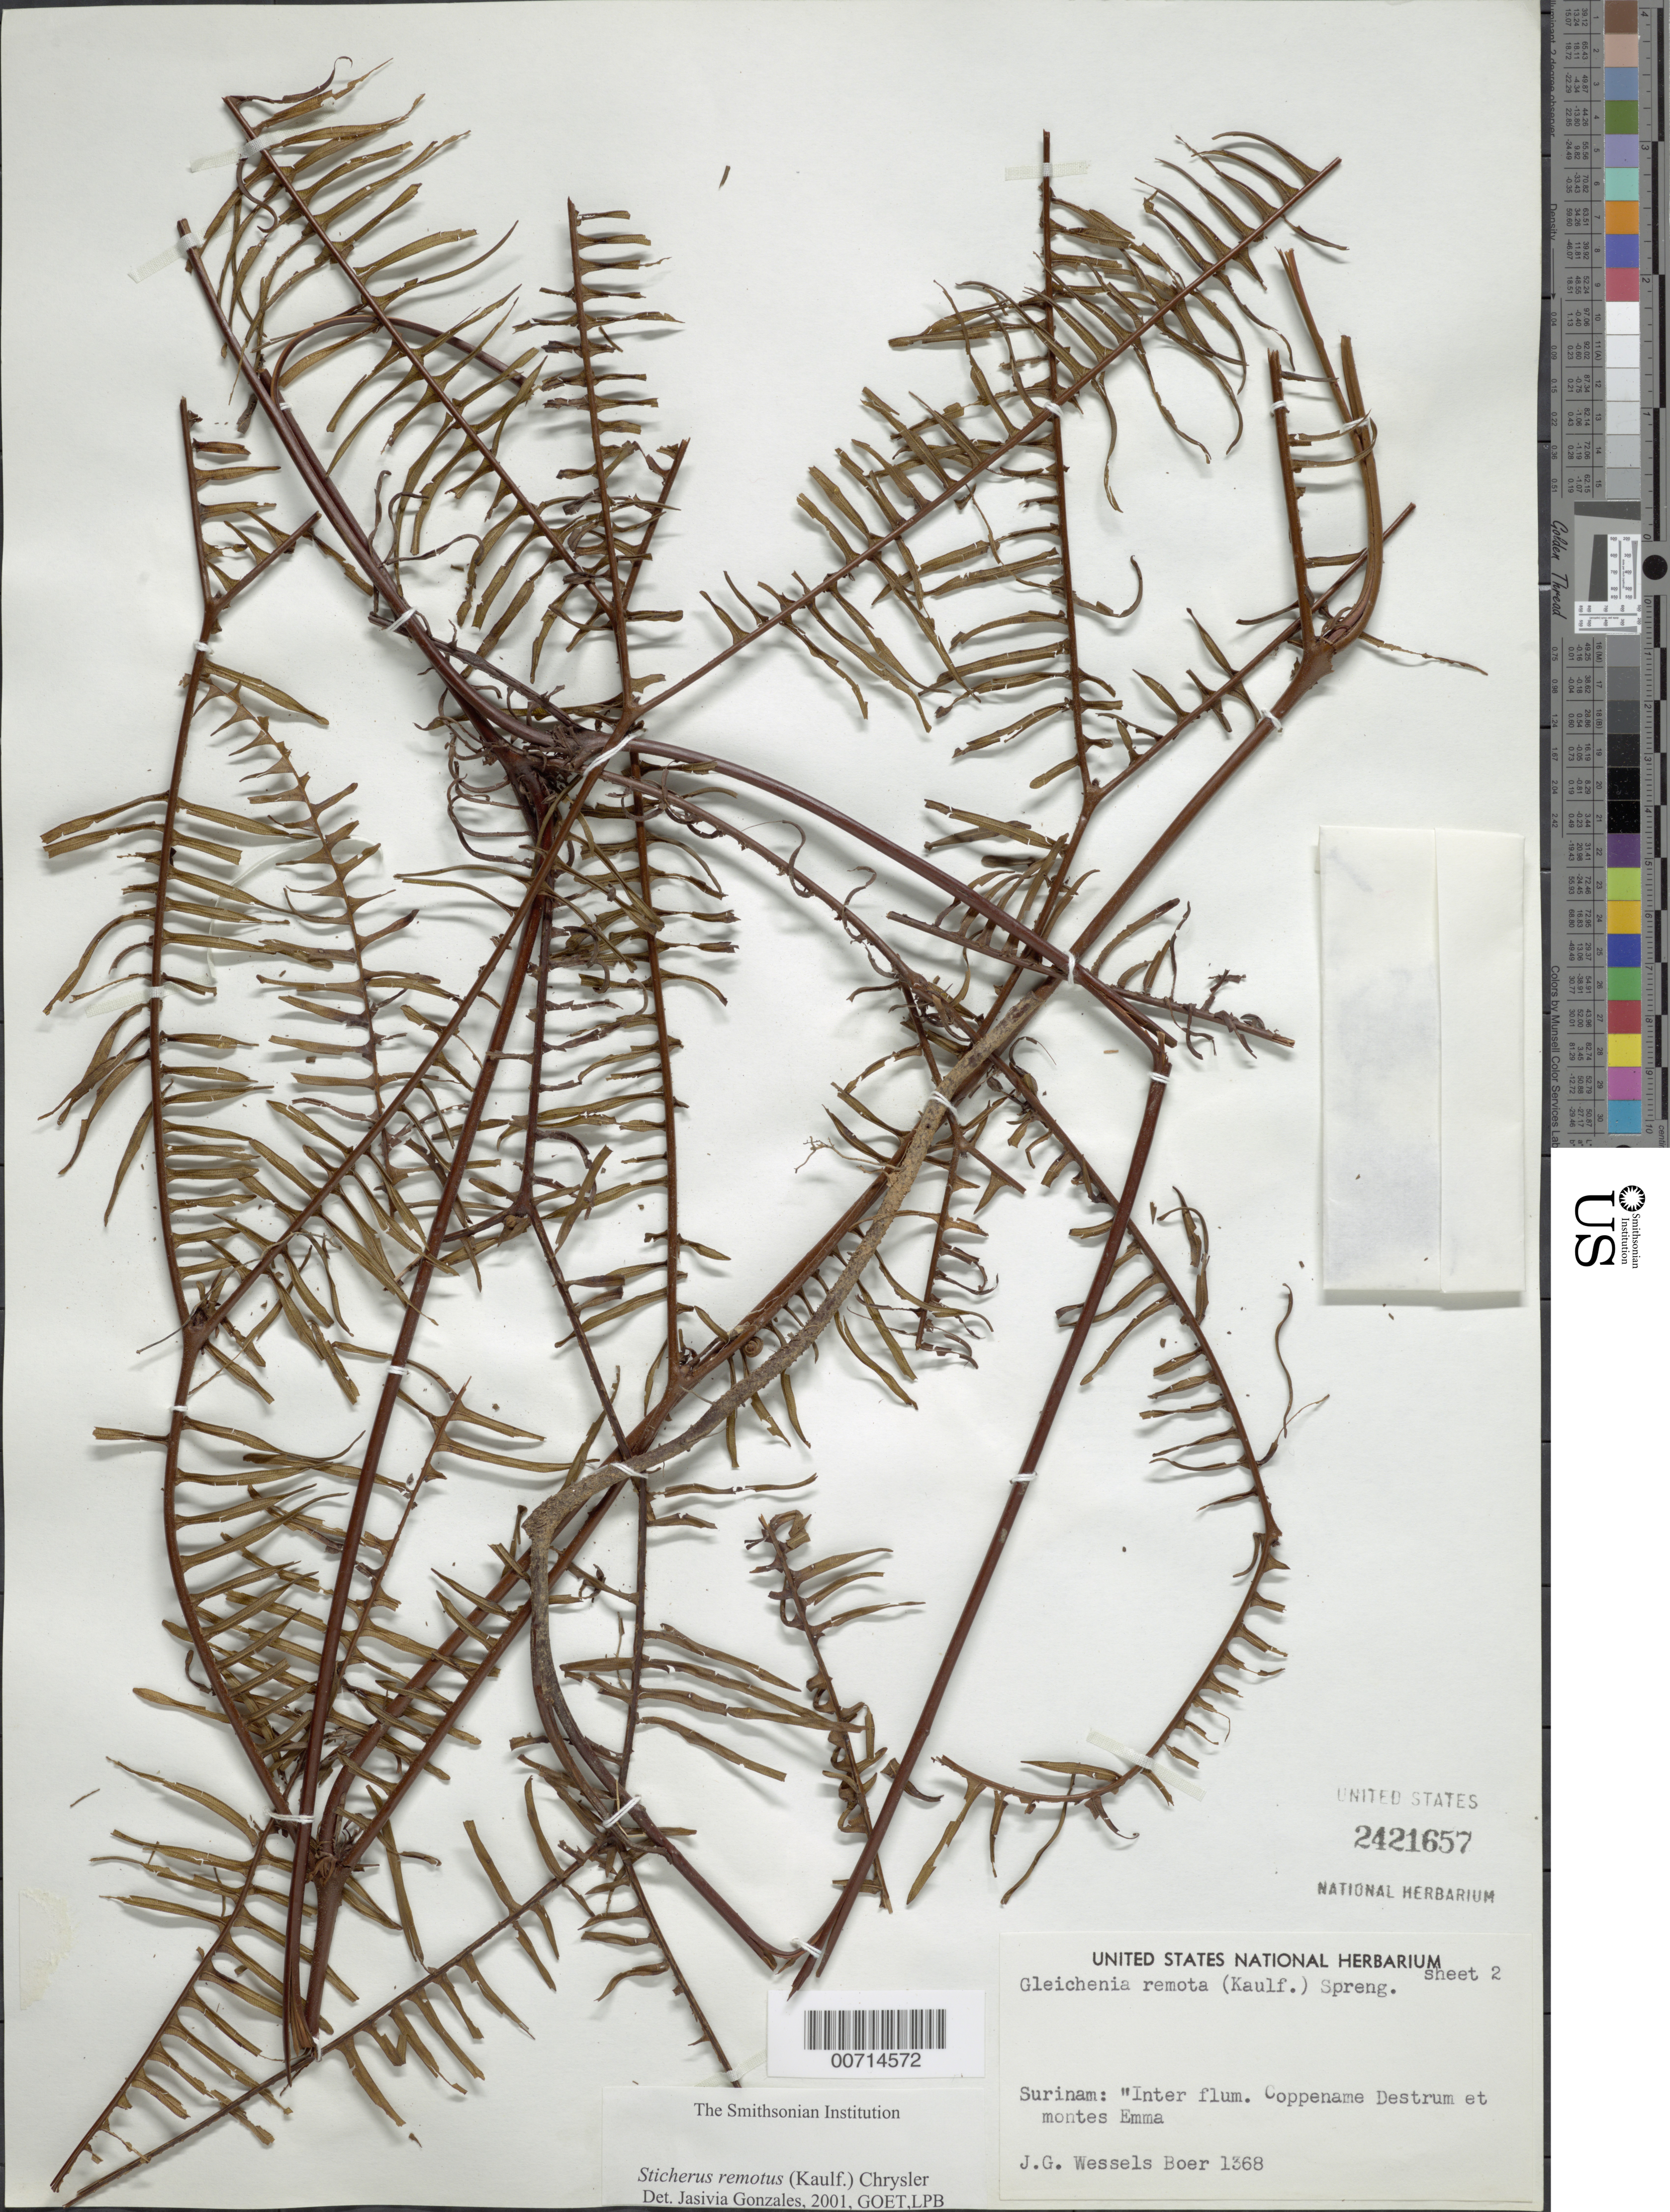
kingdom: Plantae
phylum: Tracheophyta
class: Polypodiopsida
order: Gleicheniales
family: Gleicheniaceae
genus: Sticherus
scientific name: Sticherus remotus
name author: (Kaulf.) Chrysler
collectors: J. G. Wessels Boer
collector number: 1368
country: Suriname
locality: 'Inter flum. Coppename Destrum et montes Emma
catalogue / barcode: US 2421657